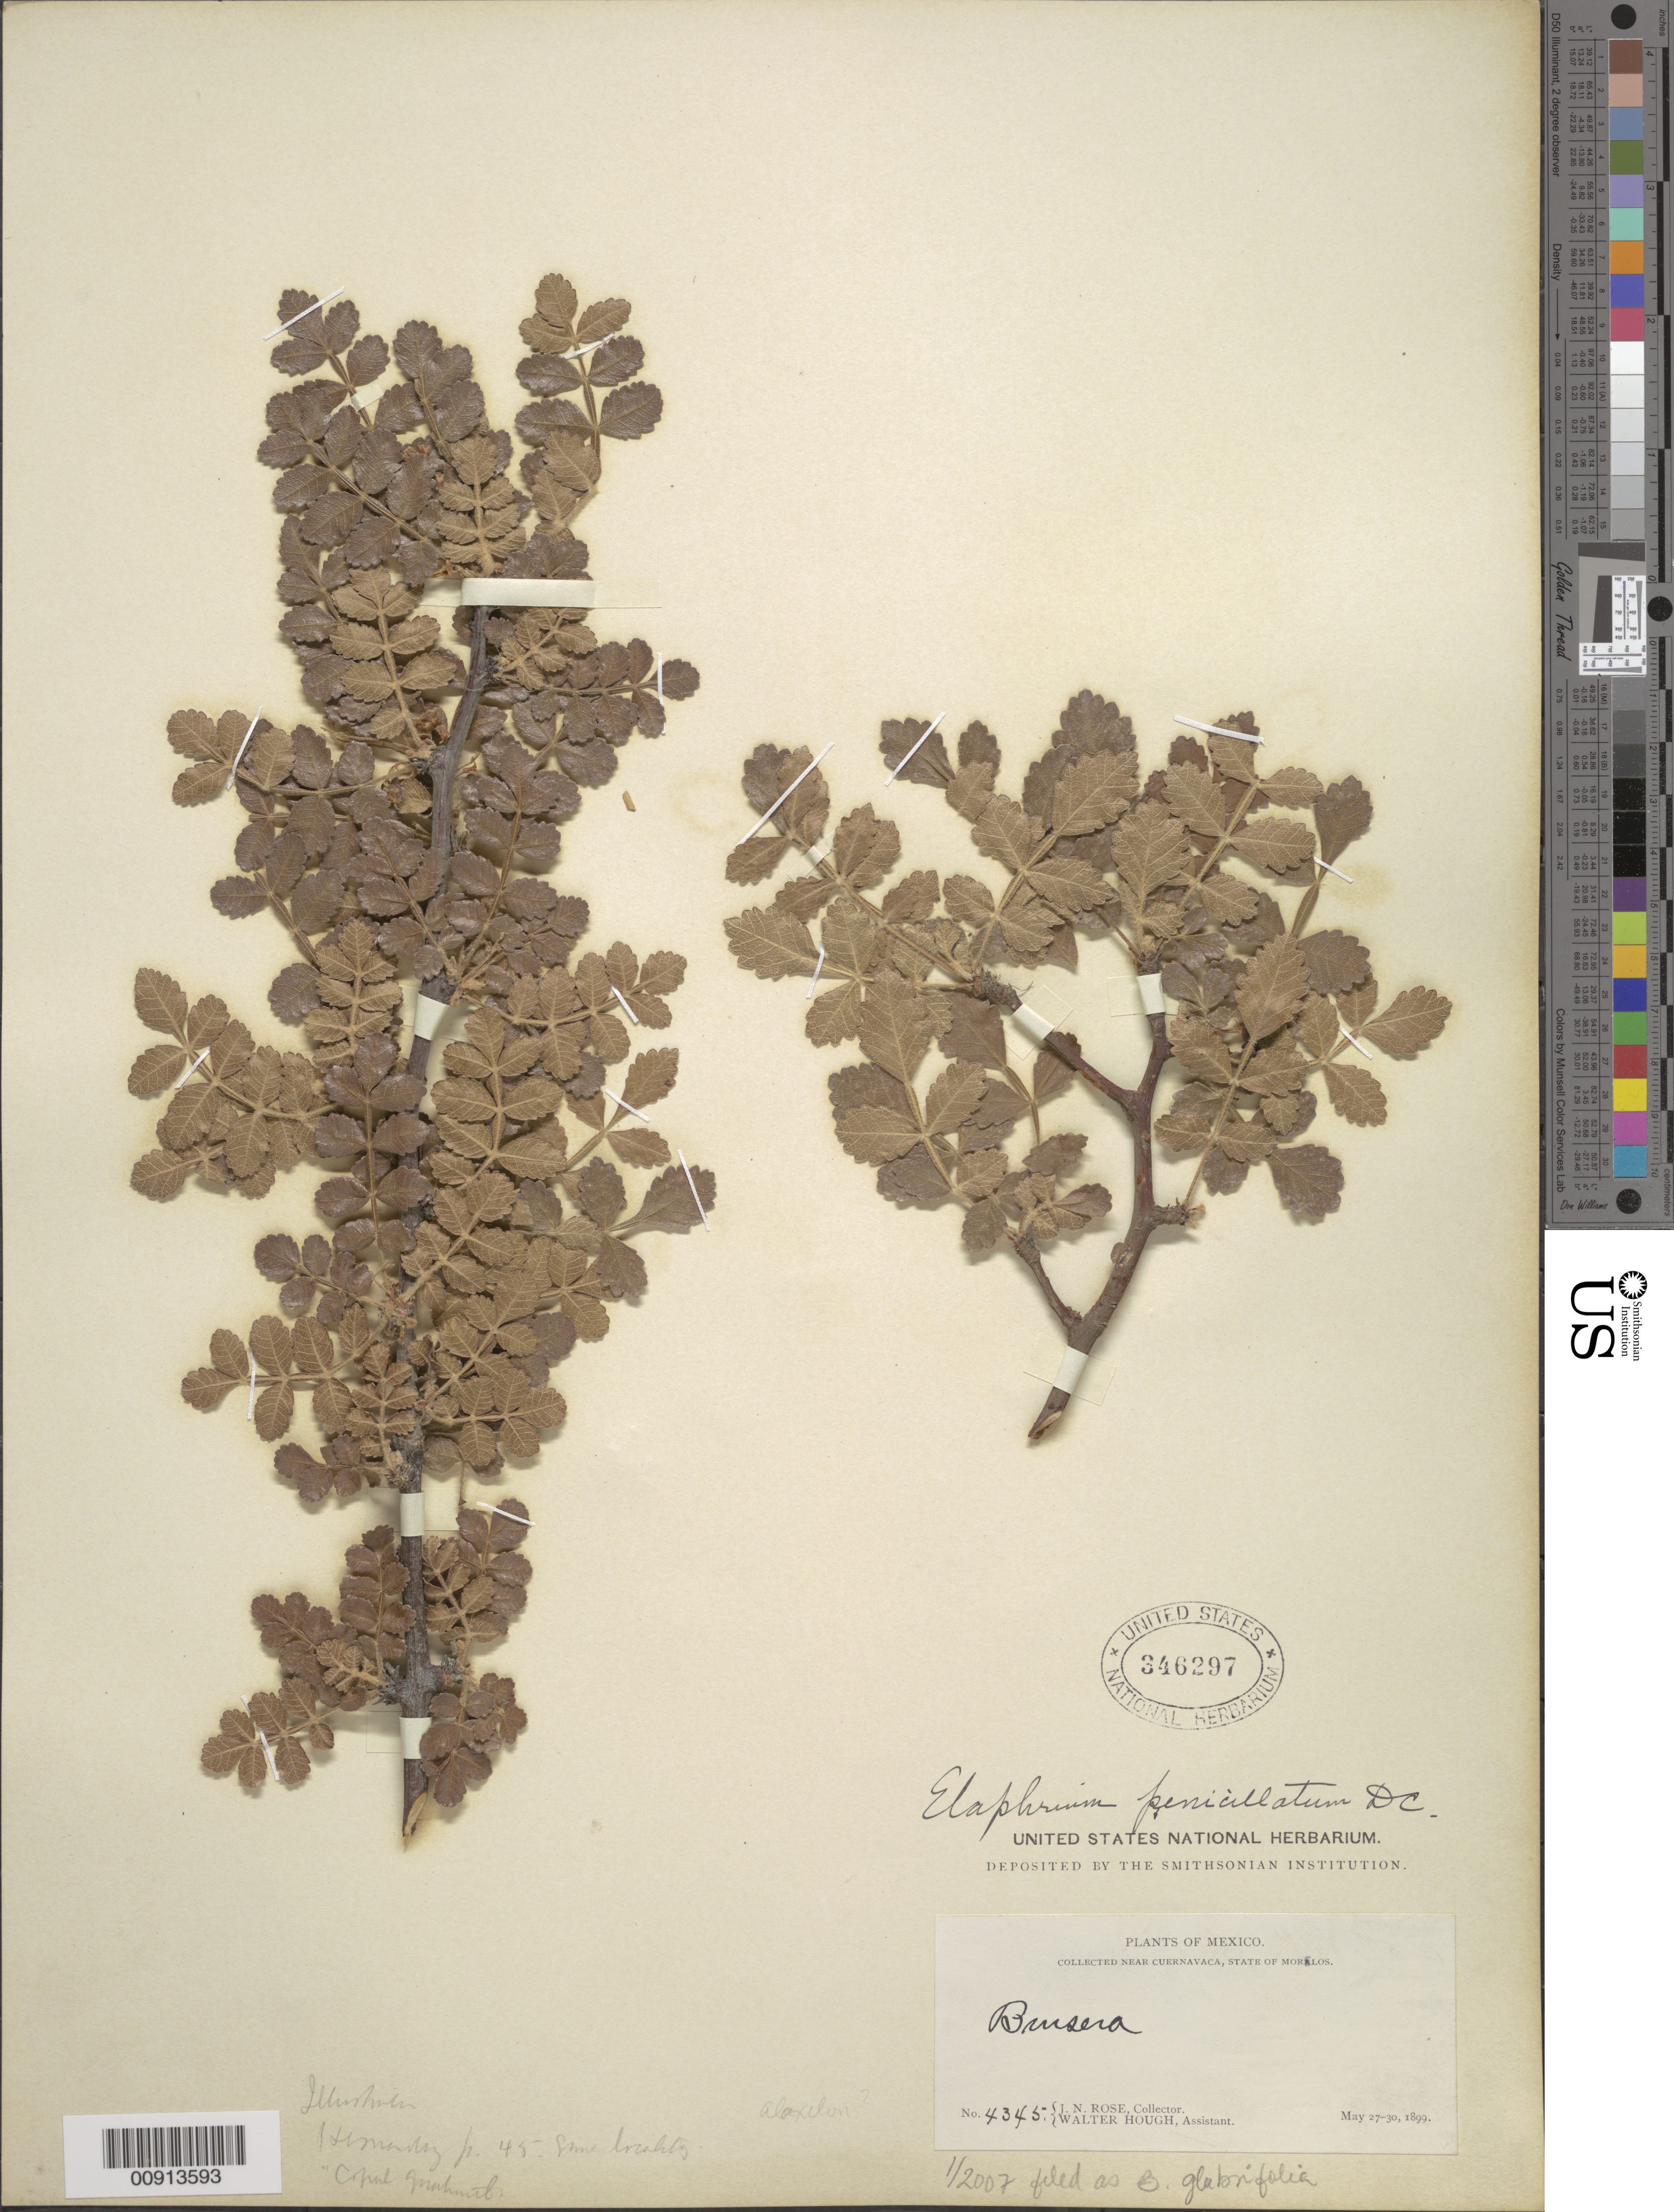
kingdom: Plantae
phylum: Tracheophyta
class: Magnoliopsida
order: Sapindales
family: Burseraceae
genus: Bursera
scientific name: Bursera glabrifolia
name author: (Kunth) Engl.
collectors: J. N. Rose & W. Hough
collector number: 4345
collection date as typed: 27 May 1899 to 30 May 1899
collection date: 1899-05-27/1899-05-30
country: Mexico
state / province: Morelos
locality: Near Cuernavaca , State of Morelos.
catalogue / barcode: US 346297